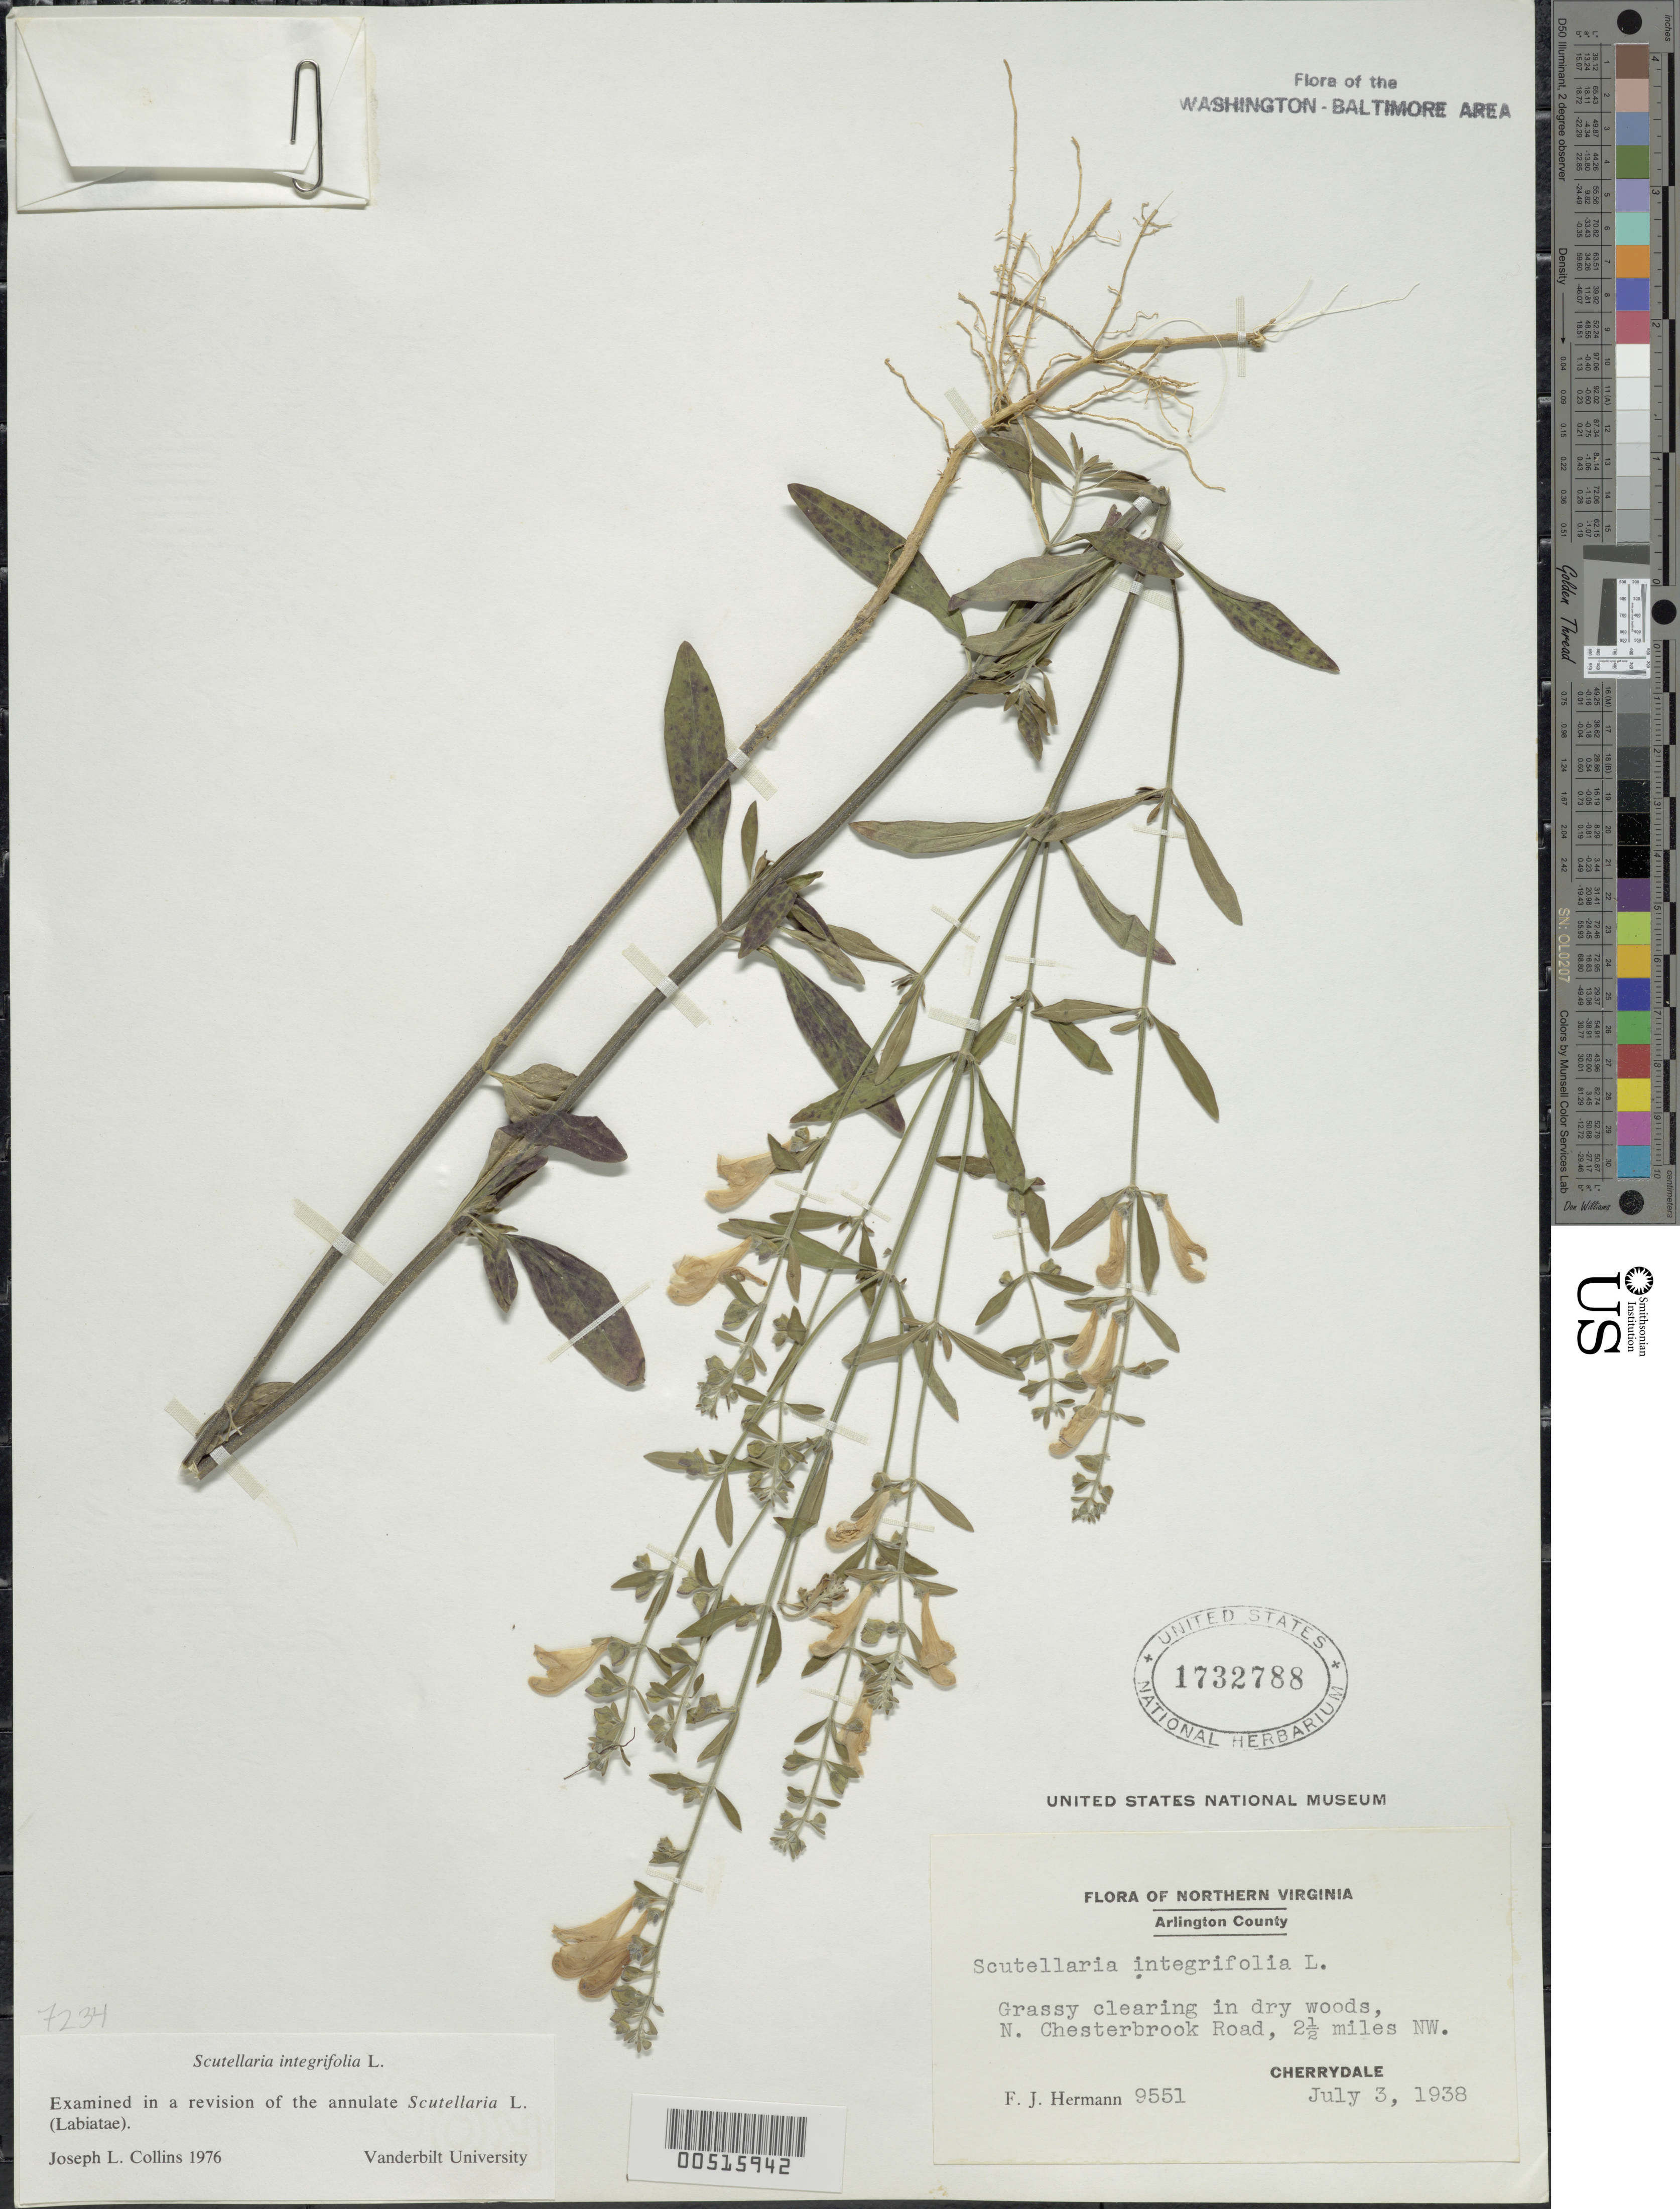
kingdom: Plantae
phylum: Tracheophyta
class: Magnoliopsida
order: Lamiales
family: Lamiaceae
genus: Scutellaria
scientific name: Scutellaria integrifolia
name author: L.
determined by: Collins, J. L.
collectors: F. J. Hermann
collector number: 9551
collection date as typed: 03 Jul 1938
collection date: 1938-07-03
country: United States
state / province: Virginia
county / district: Arlington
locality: Cherrydale, N. Chesterbrook Rd., 2.5 mi. NW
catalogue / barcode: US 1732788